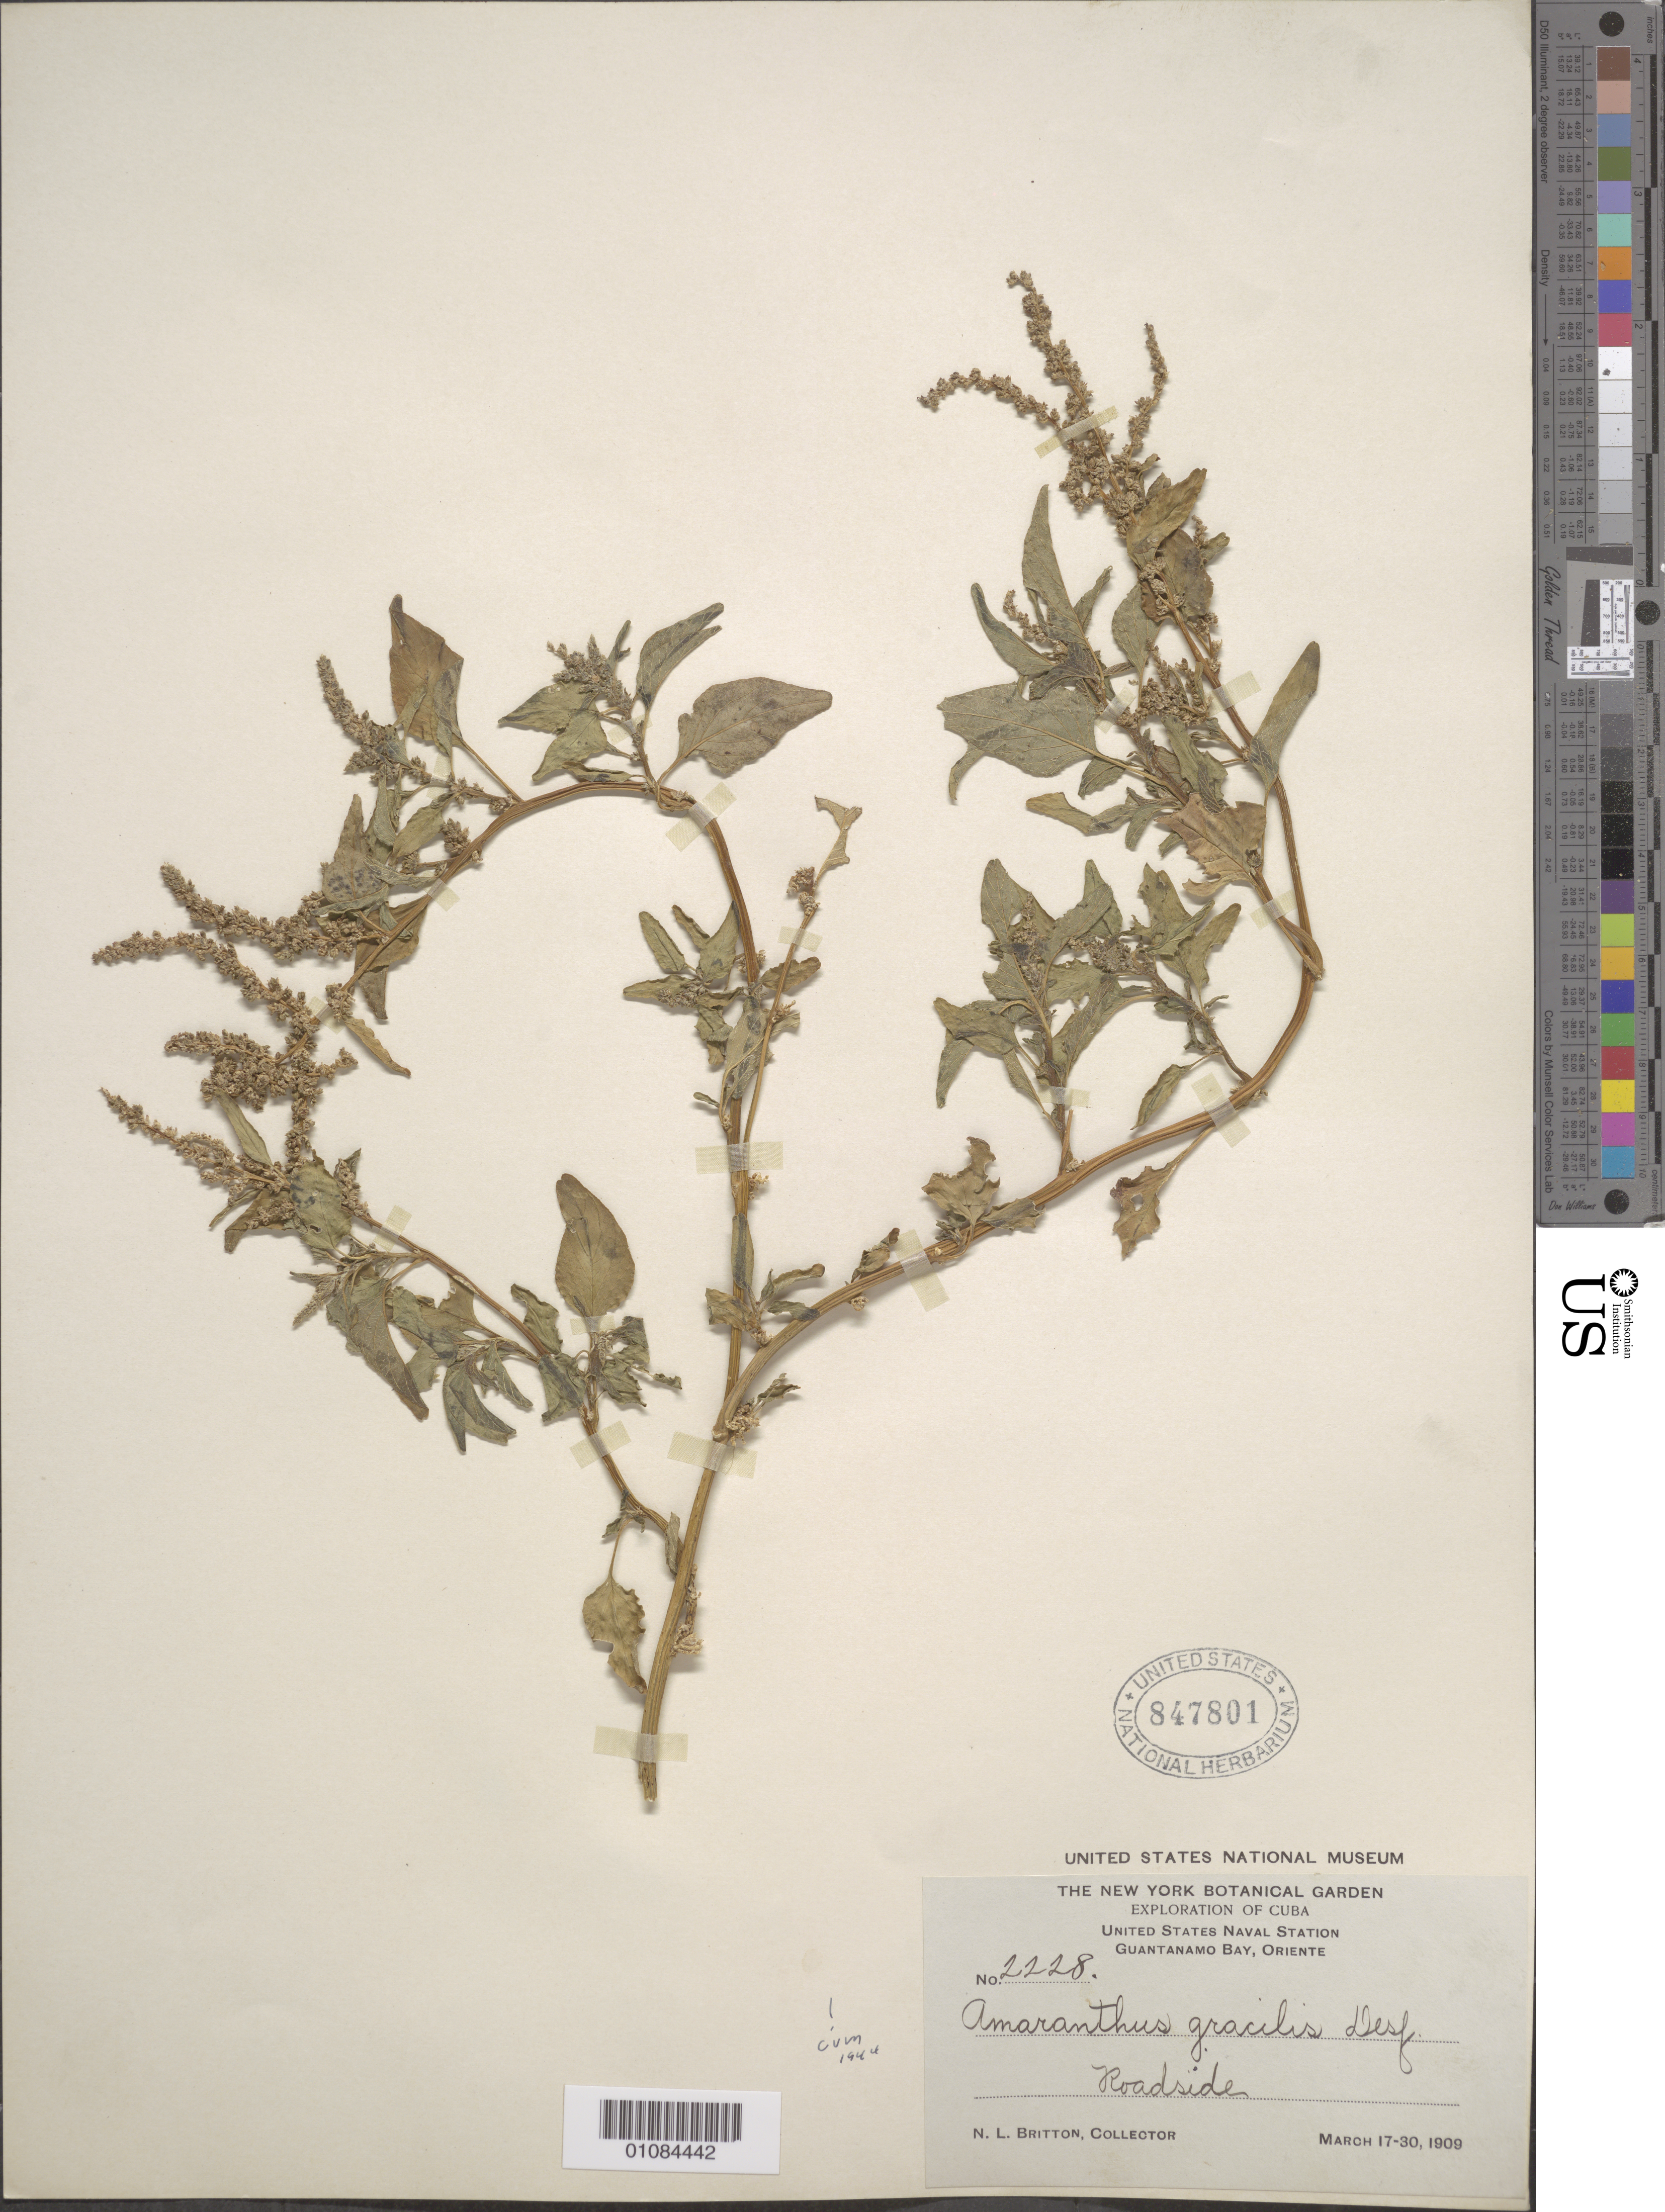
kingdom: Plantae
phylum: Tracheophyta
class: Magnoliopsida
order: Caryophyllales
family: Amaranthaceae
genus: Amaranthus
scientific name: Amaranthus gracilis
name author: Desf. ex Poir.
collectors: N. Britton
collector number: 2228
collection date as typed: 17 Mar 1909 to 30 Mar 1909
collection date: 1909-03-17/1909-03-30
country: Cuba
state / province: Guantánamo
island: Cuba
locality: Oriente, Guantánamo Bay, US Naval Station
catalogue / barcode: US 847801